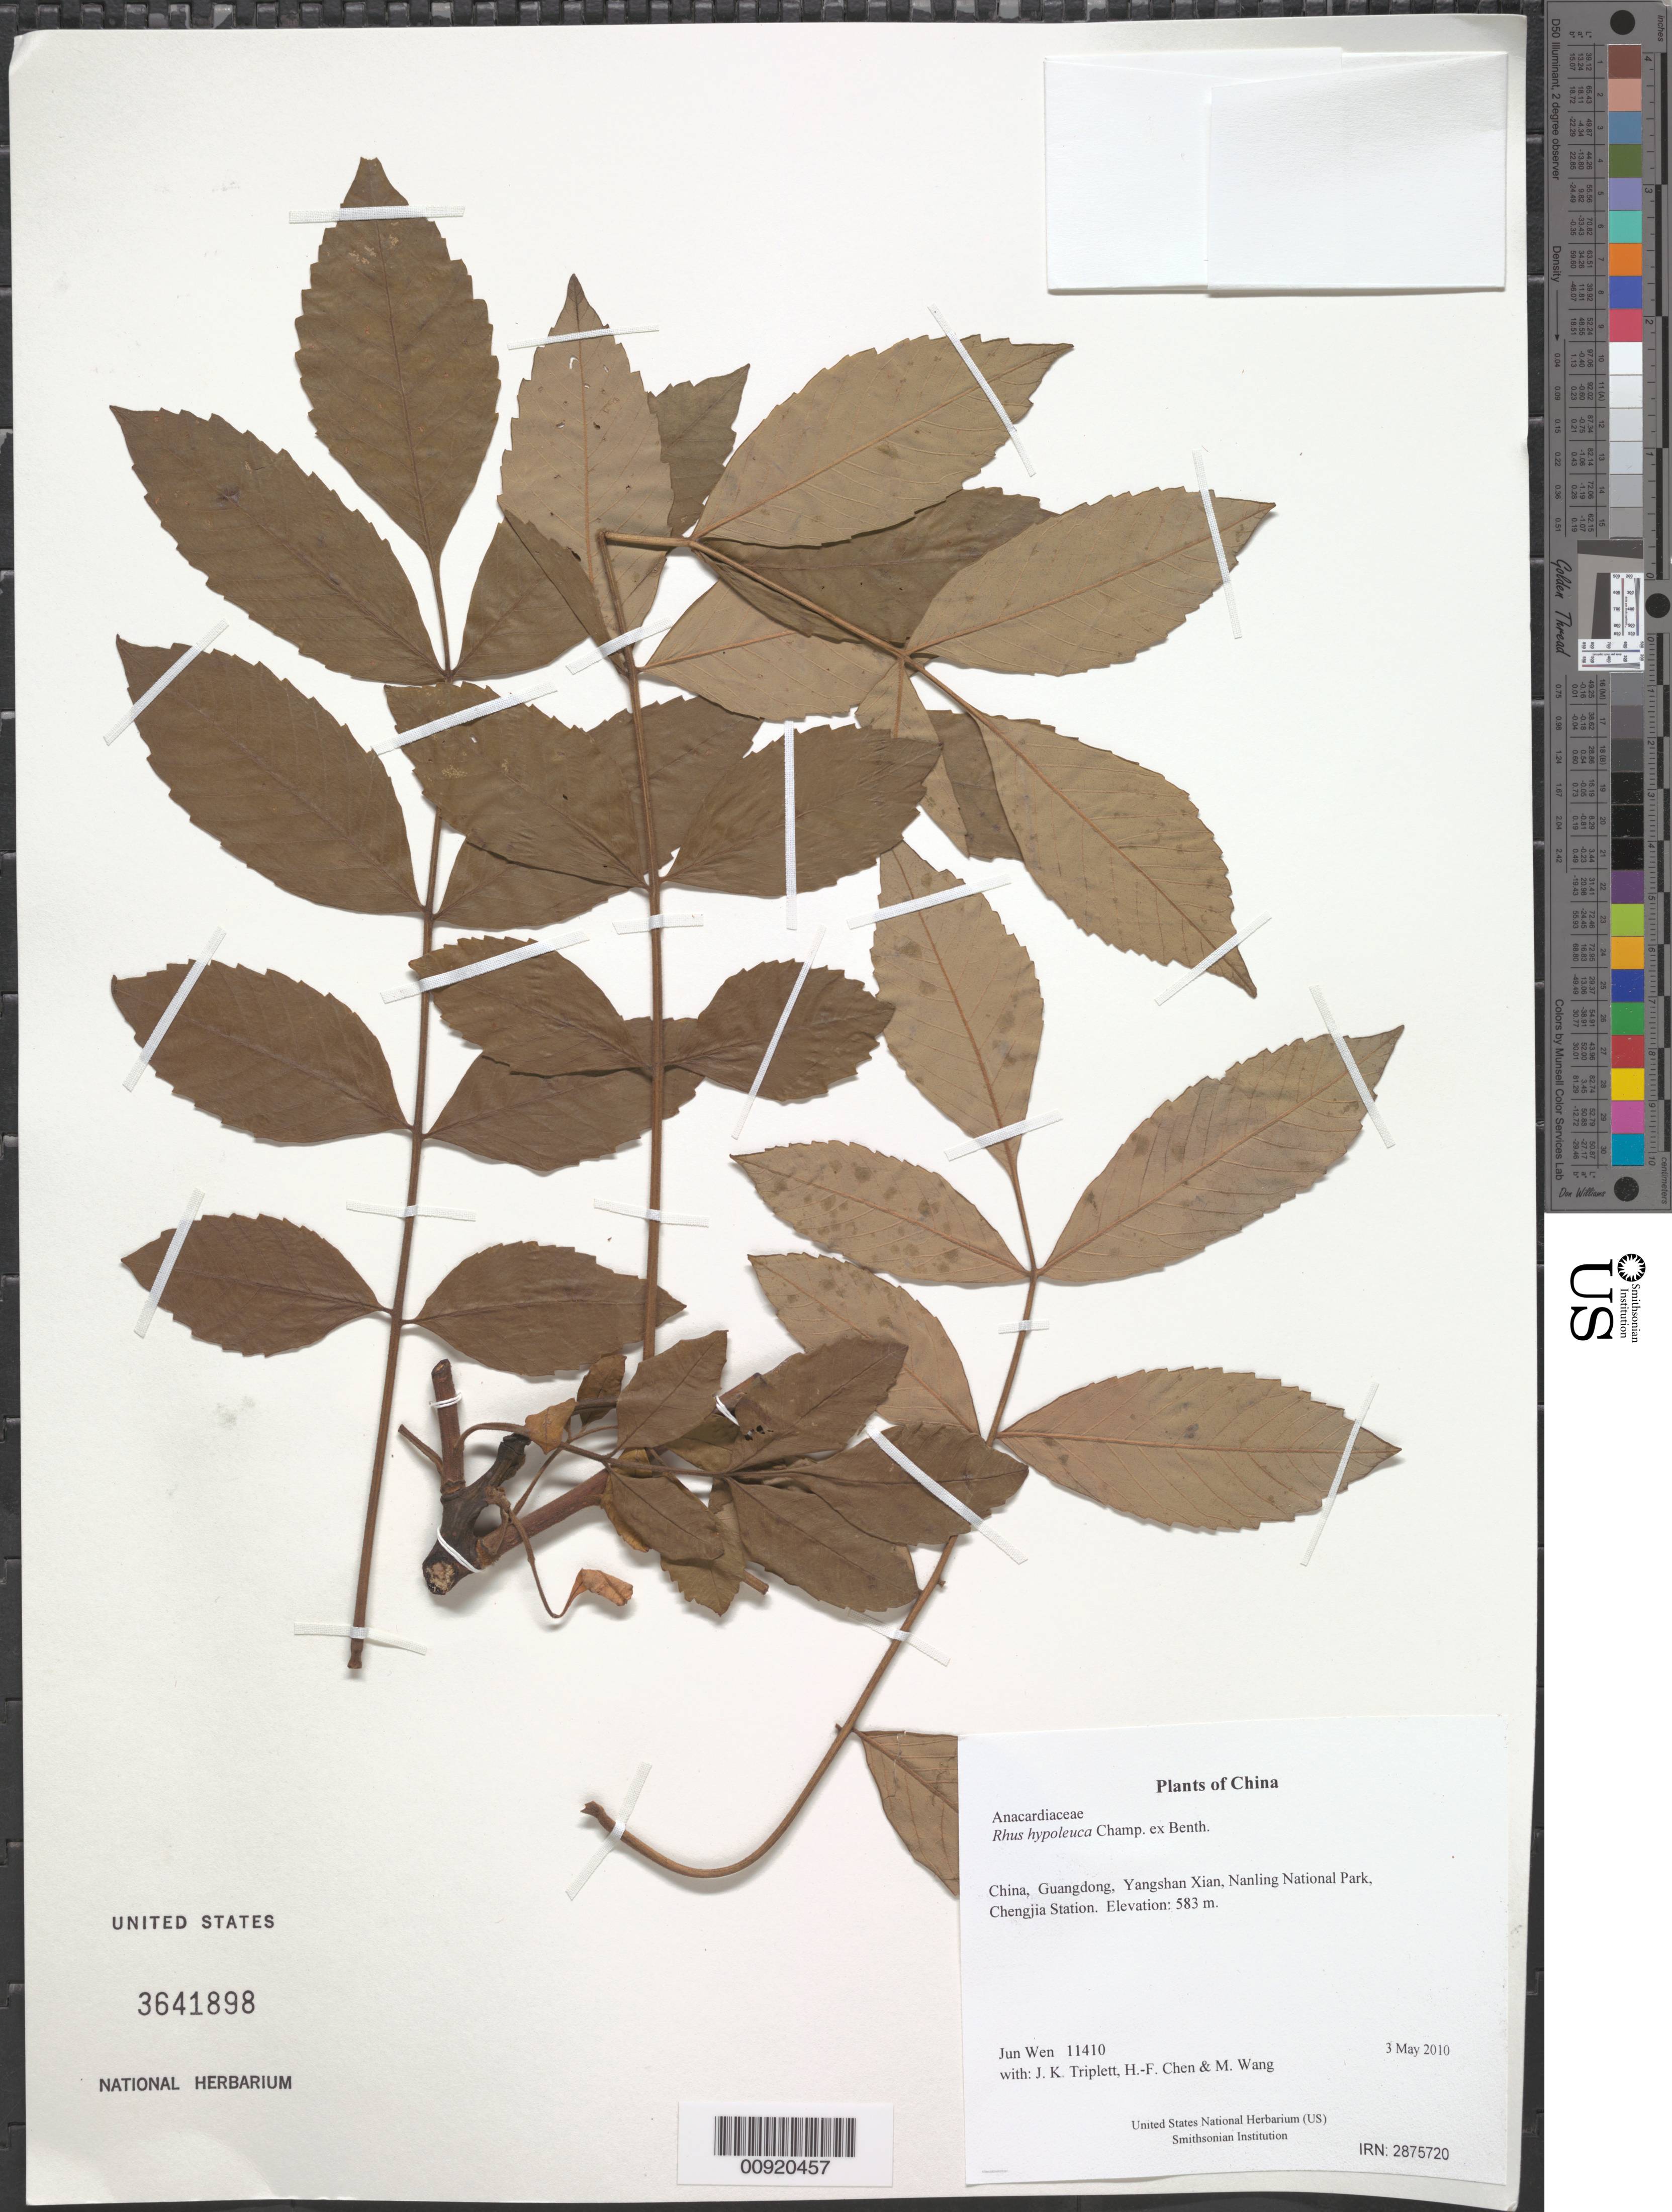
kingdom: Plantae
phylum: Tracheophyta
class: Magnoliopsida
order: Sapindales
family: Anacardiaceae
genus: Rhus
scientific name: Rhus hypoleuca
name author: Champ. ex Benth.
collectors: J. Wen, J. K. Triplett, H.-F. Chen & M. Wang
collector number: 11410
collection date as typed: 3 May 2010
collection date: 2010-05-03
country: China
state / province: Guangdong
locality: Yangshan Xian, Nanling National Park, Chengjia Station.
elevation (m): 583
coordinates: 24 45.727 N, 112 52.629 E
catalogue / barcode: US 3641898